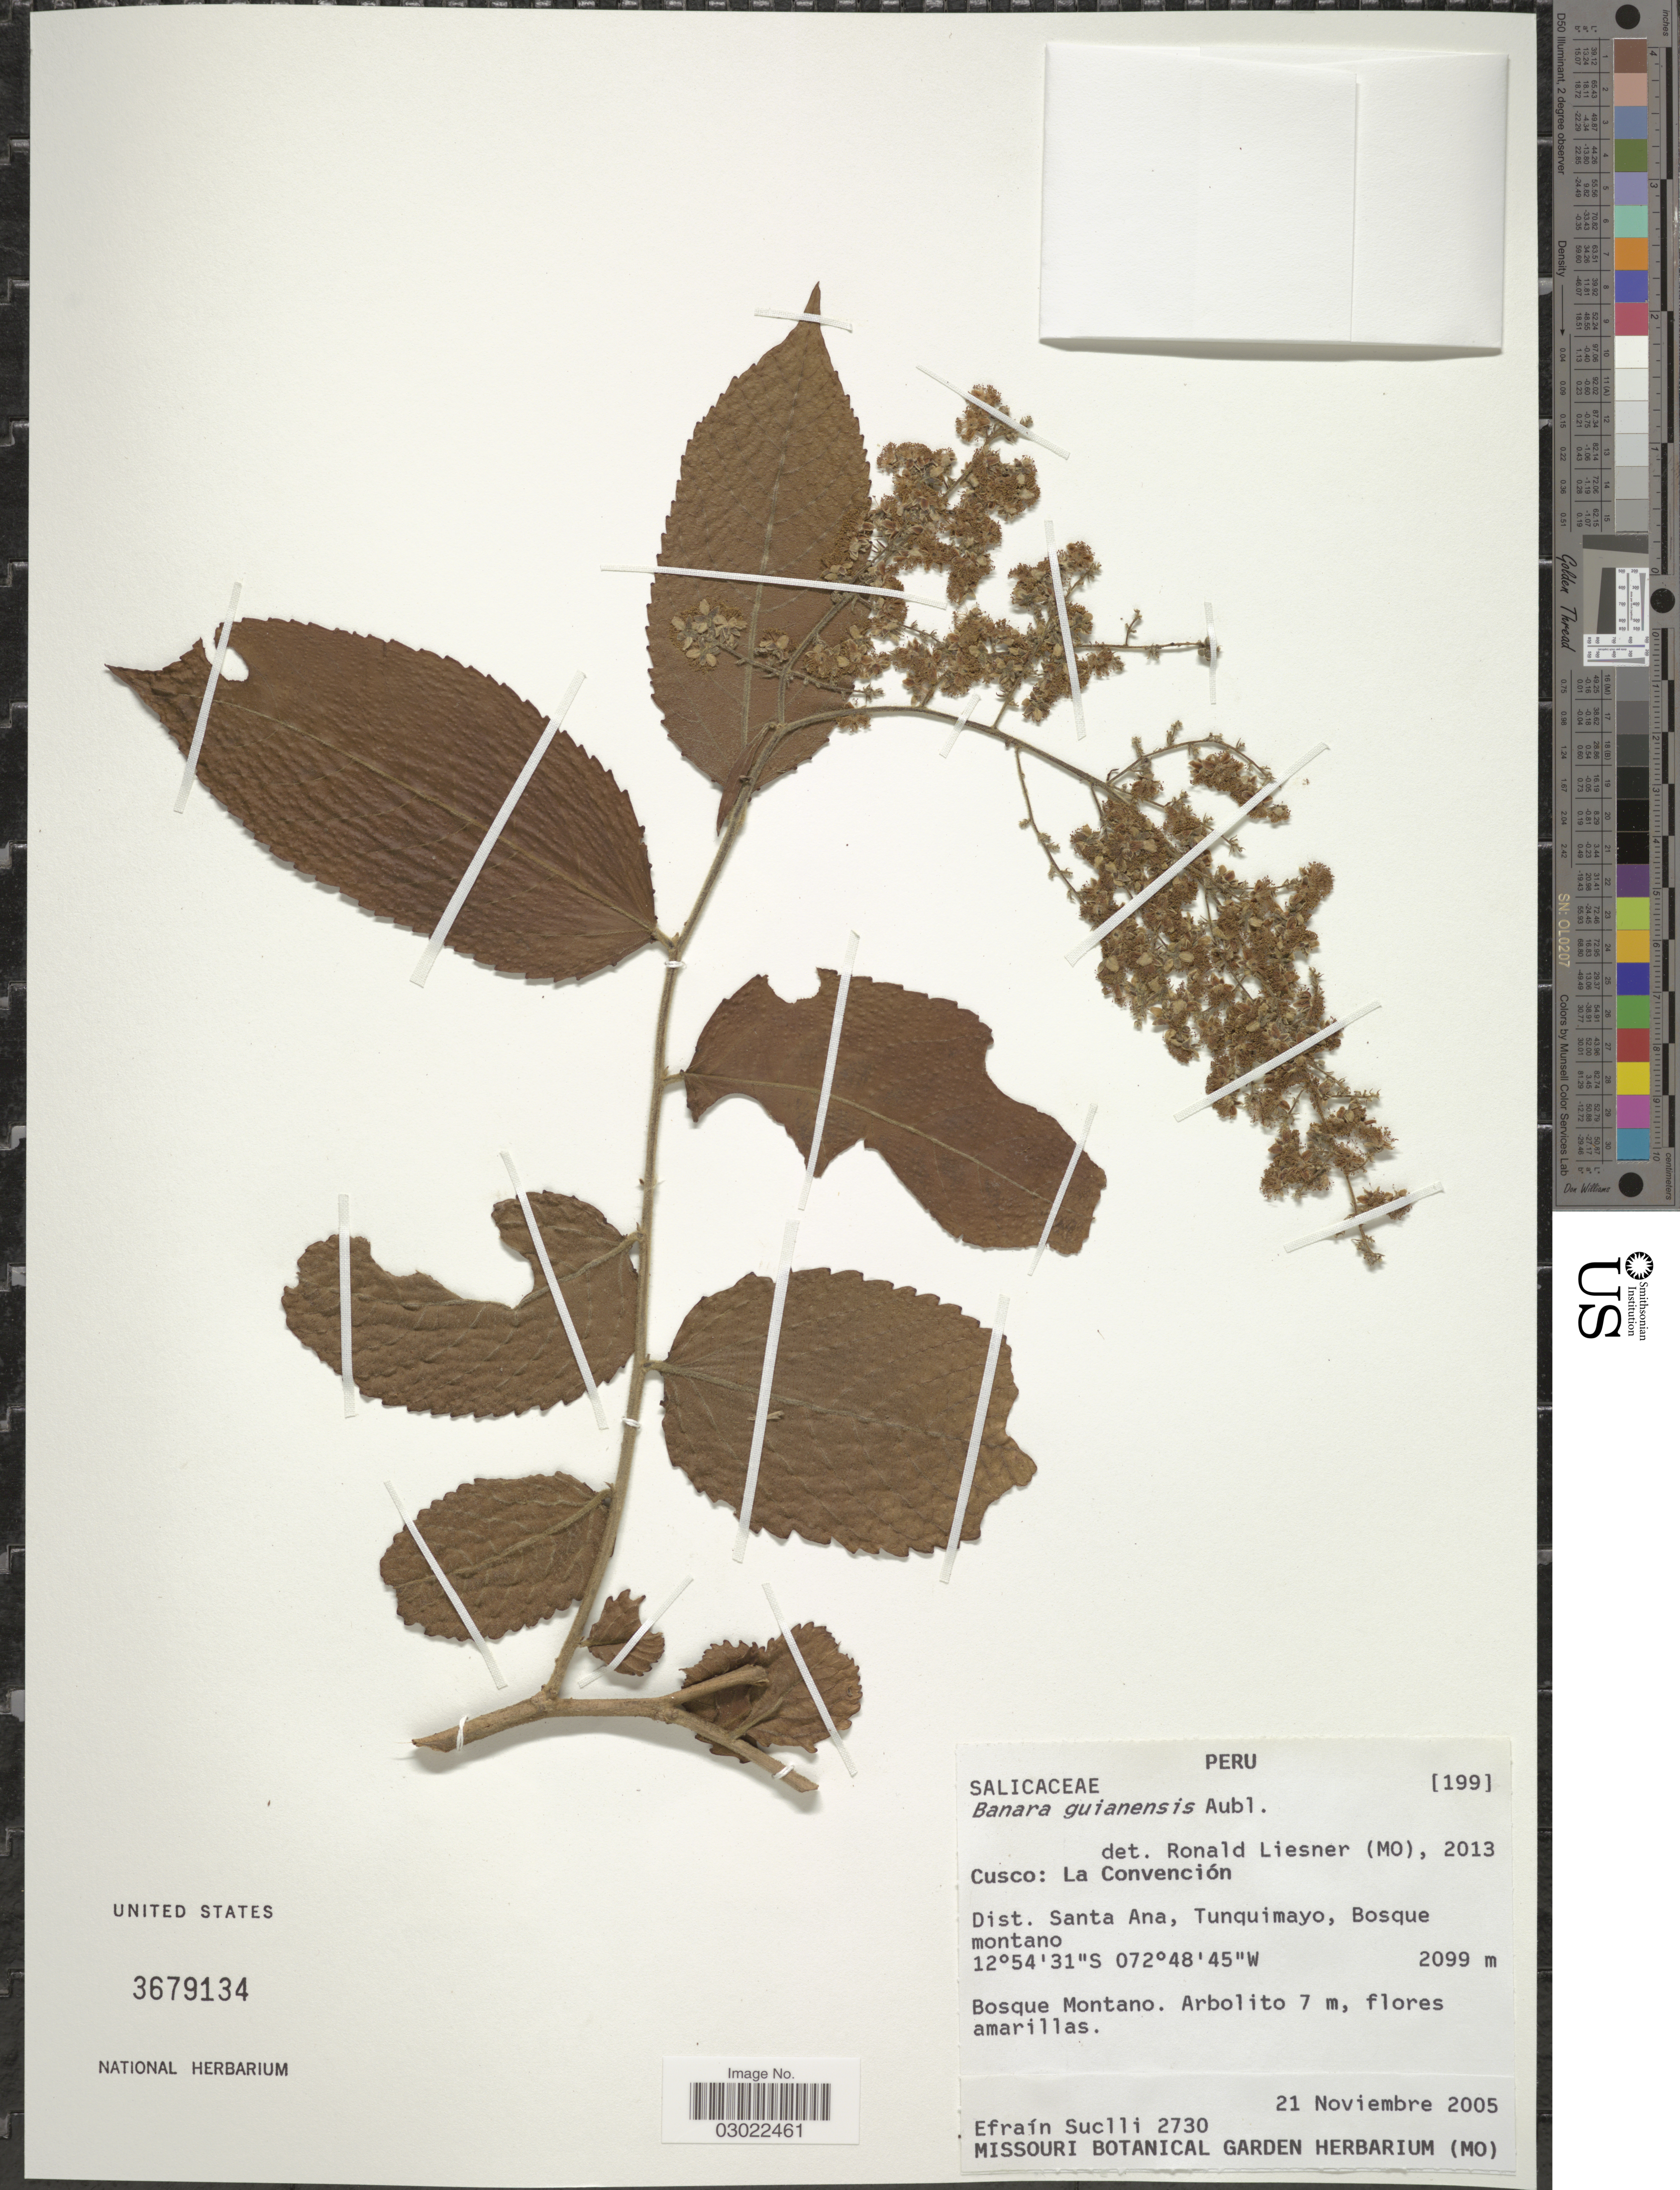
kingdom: Plantae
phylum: Tracheophyta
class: Magnoliopsida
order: Malpighiales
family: Salicaceae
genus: Banara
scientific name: Banara guianensis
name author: Aubl.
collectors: E. Suclli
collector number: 2730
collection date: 2005-11-21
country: Peru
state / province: Cusco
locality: La Convención. Dist. Santa Ana, Tunquimayo, Bosque Montano.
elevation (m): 2099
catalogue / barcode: US 3679134